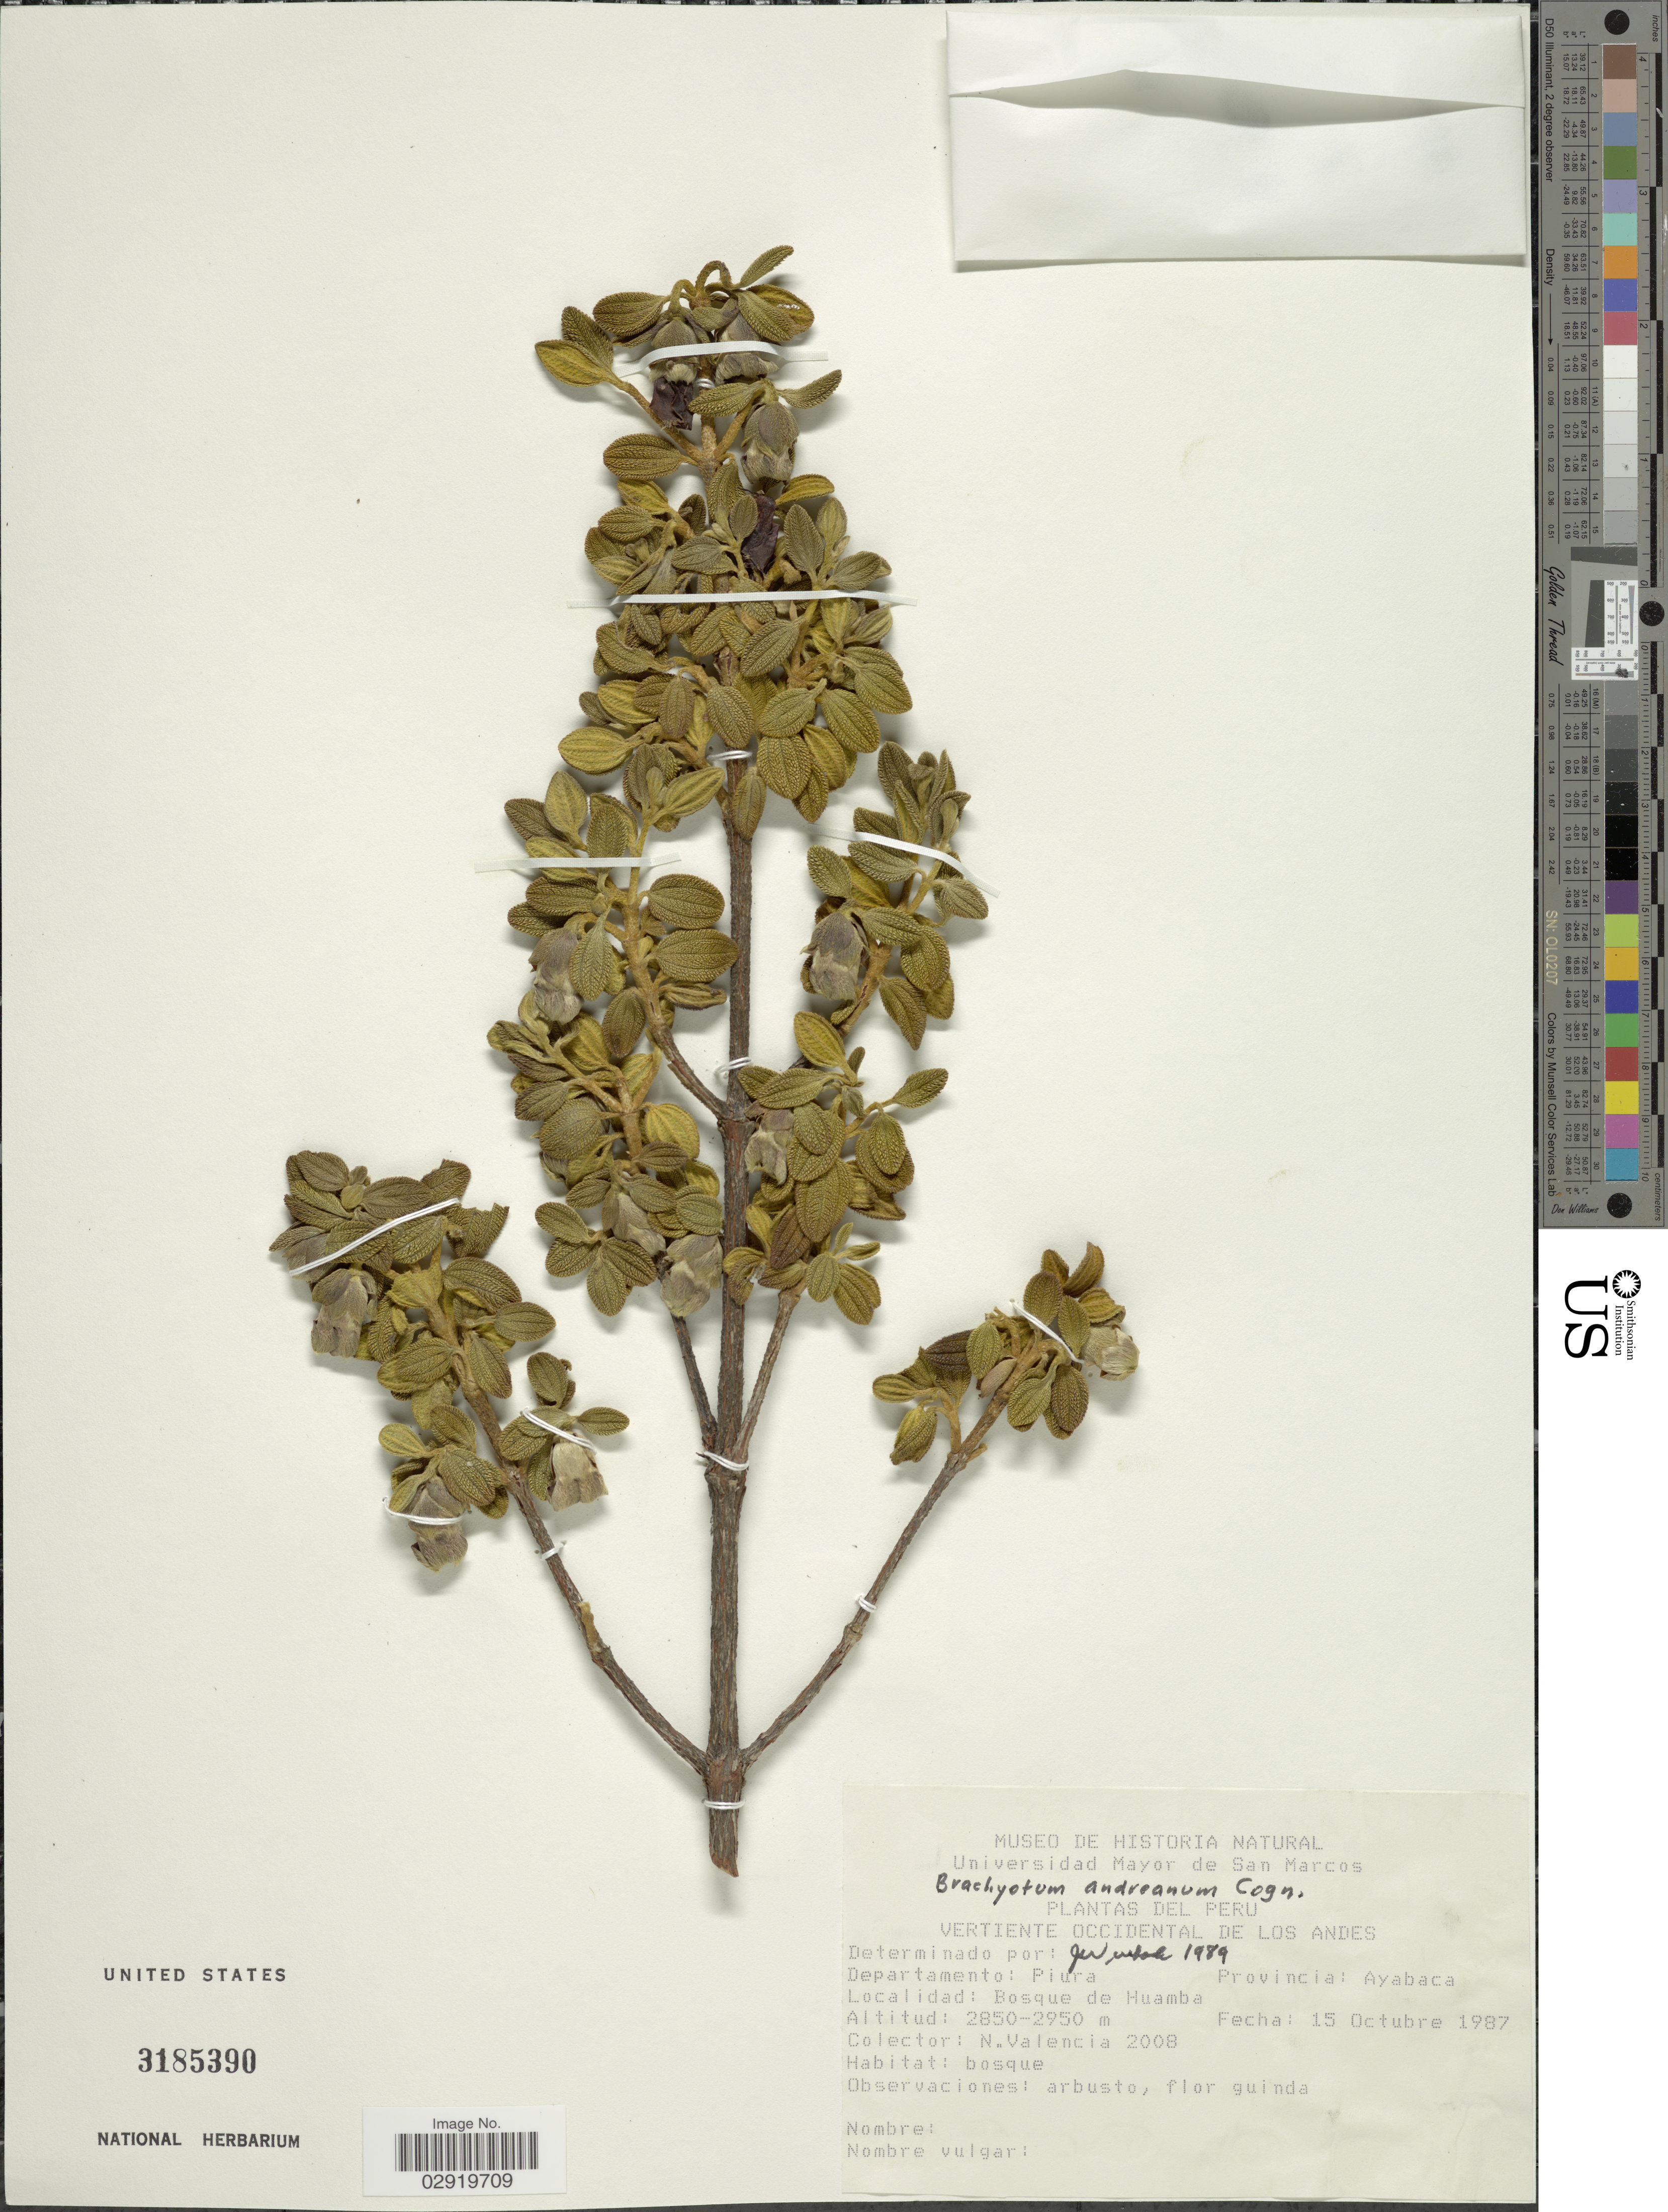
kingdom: Plantae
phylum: Tracheophyta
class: Magnoliopsida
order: Myrtales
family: Melastomataceae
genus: Brachyotum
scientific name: Brachyotum andreanum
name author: Cogn.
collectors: N. Valencia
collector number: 2008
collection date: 1987-10-15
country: Peru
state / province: Piura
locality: Departamento: Piura. Bosque de Huamba. Provincia: Ayabaca.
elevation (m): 2850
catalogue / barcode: US 3185390